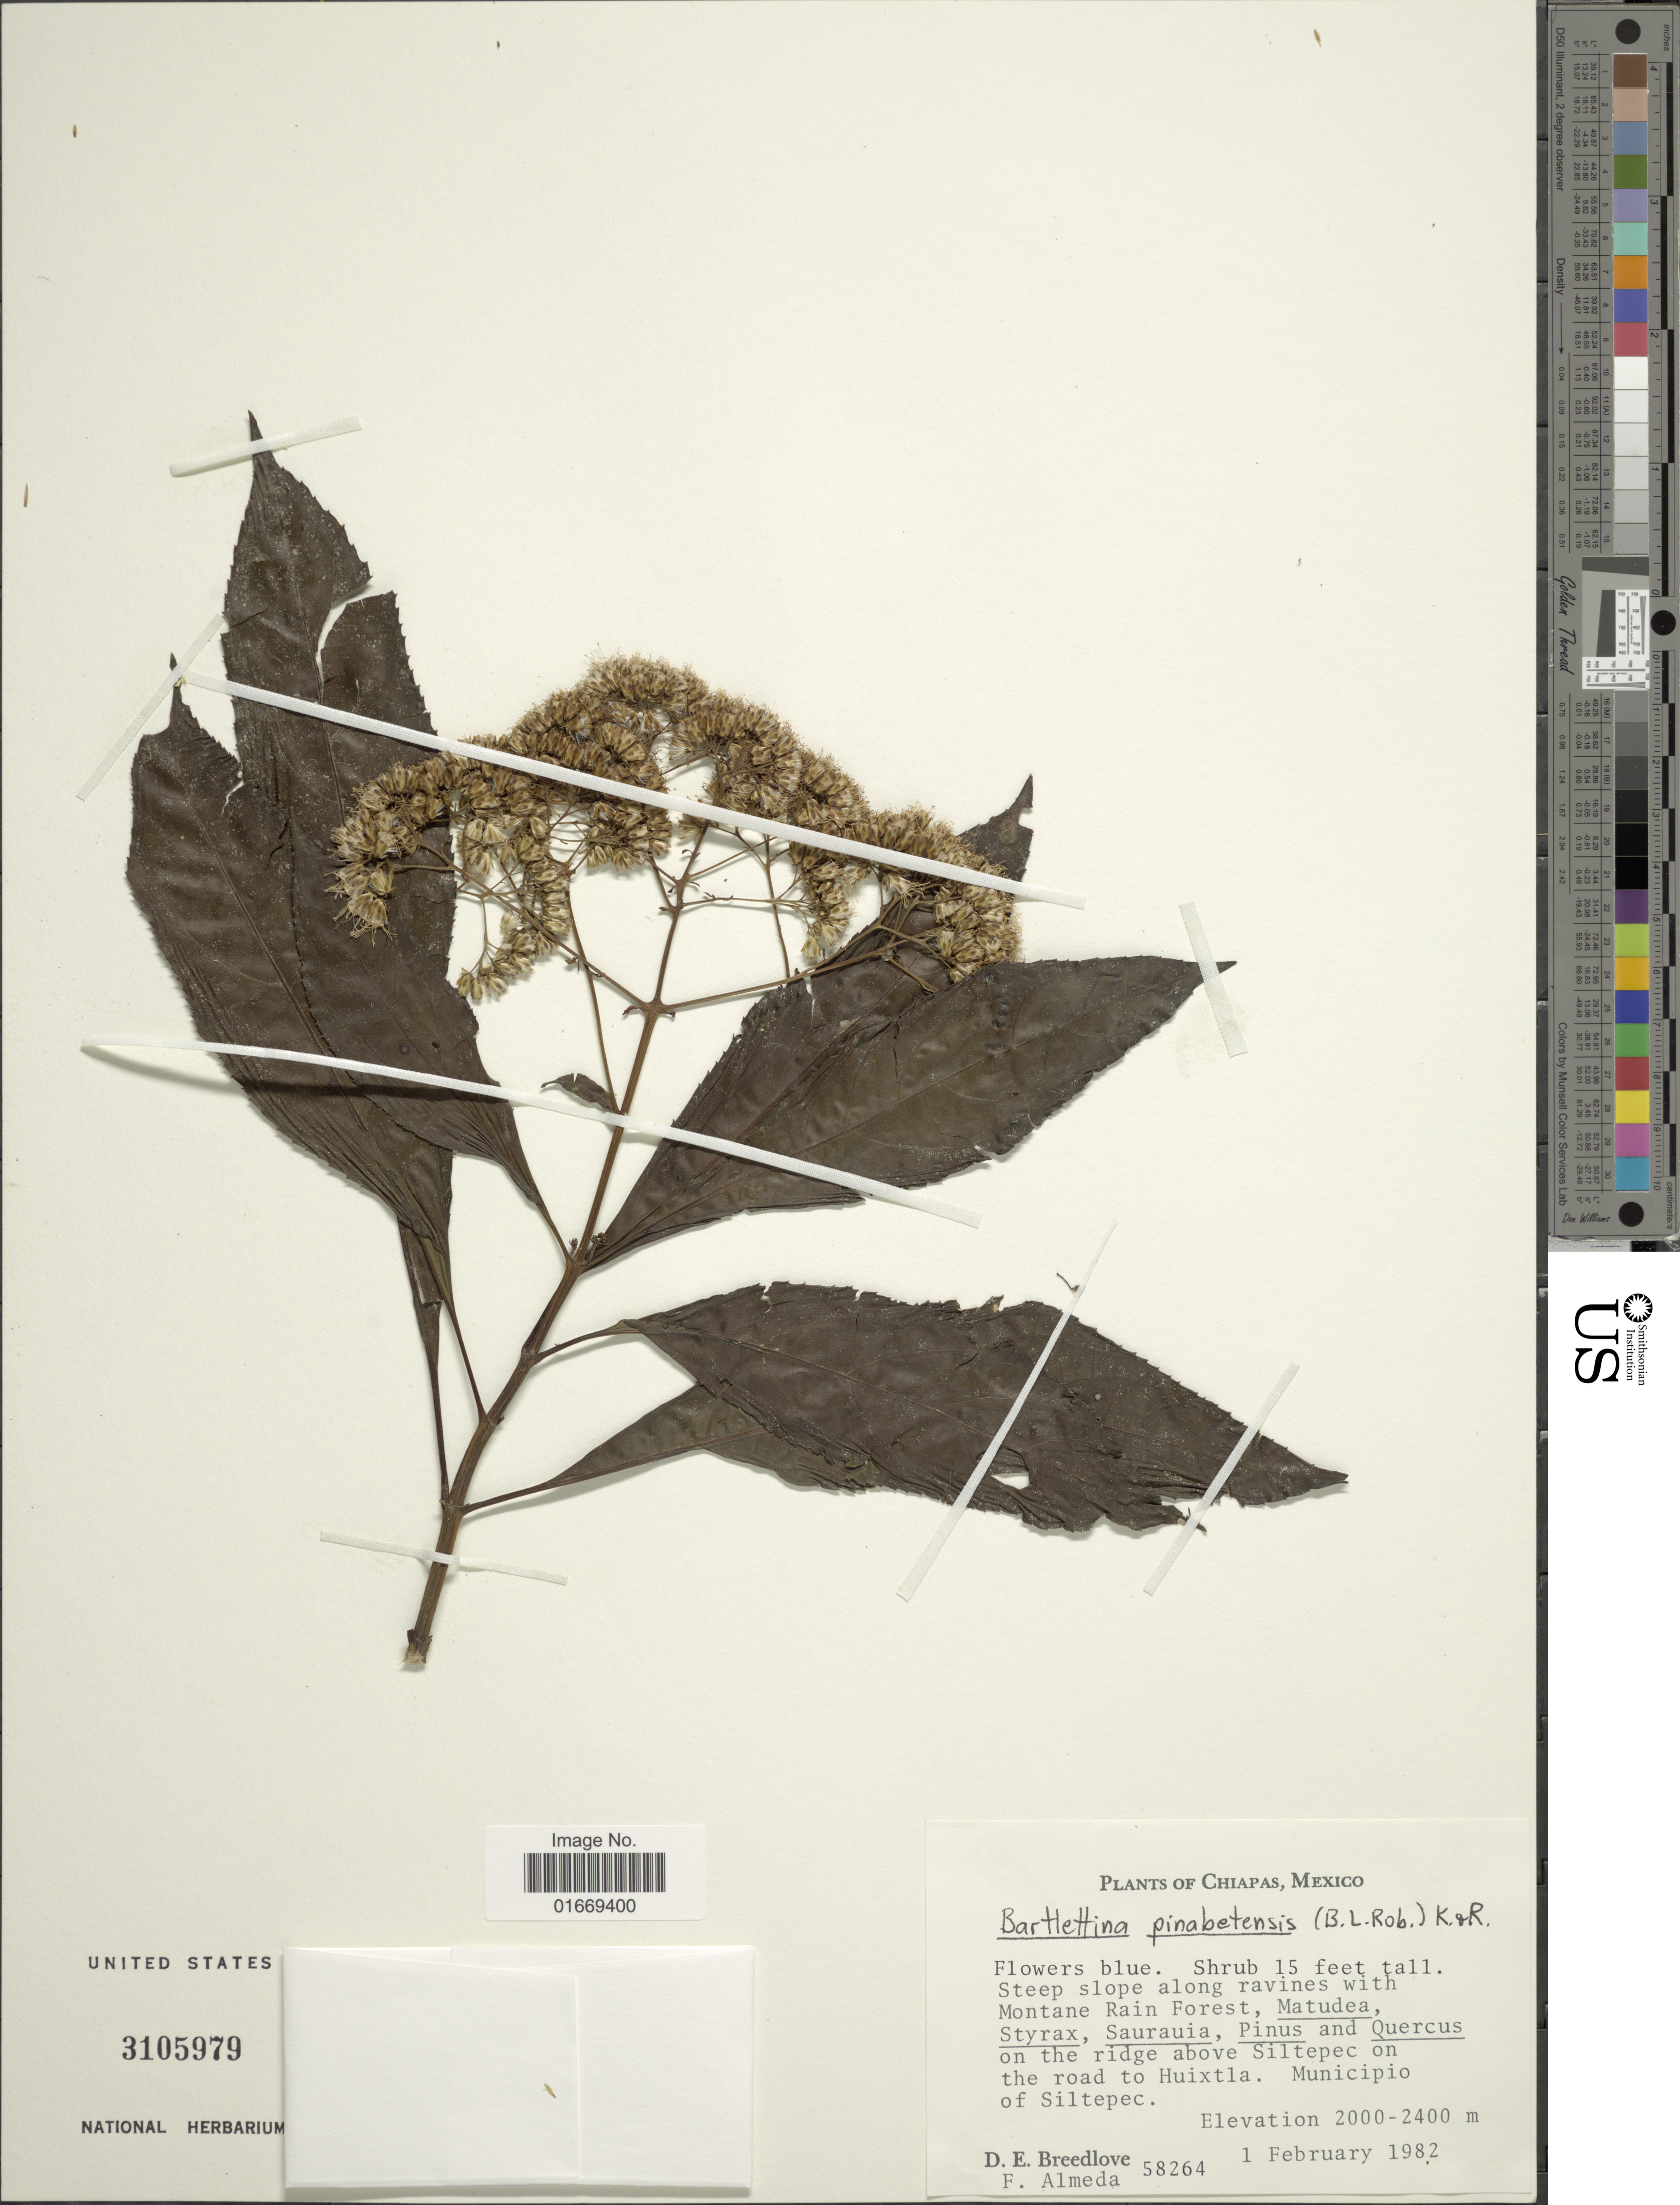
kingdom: Plantae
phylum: Tracheophyta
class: Magnoliopsida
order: Asterales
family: Asteraceae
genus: Bartlettina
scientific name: Bartlettina pinabetensis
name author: (B.L. Rob.) R.M. King & H. Rob.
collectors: D. E. Breedlove & F. Almeda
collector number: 58264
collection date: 1982-02-01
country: Mexico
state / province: Chiapas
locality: Steep slope along ravines with Montane Rain Forest, on the ridge above Siltepec on the road to Huixtla. Municpio of Siltepec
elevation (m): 2000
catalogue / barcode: US 3105979